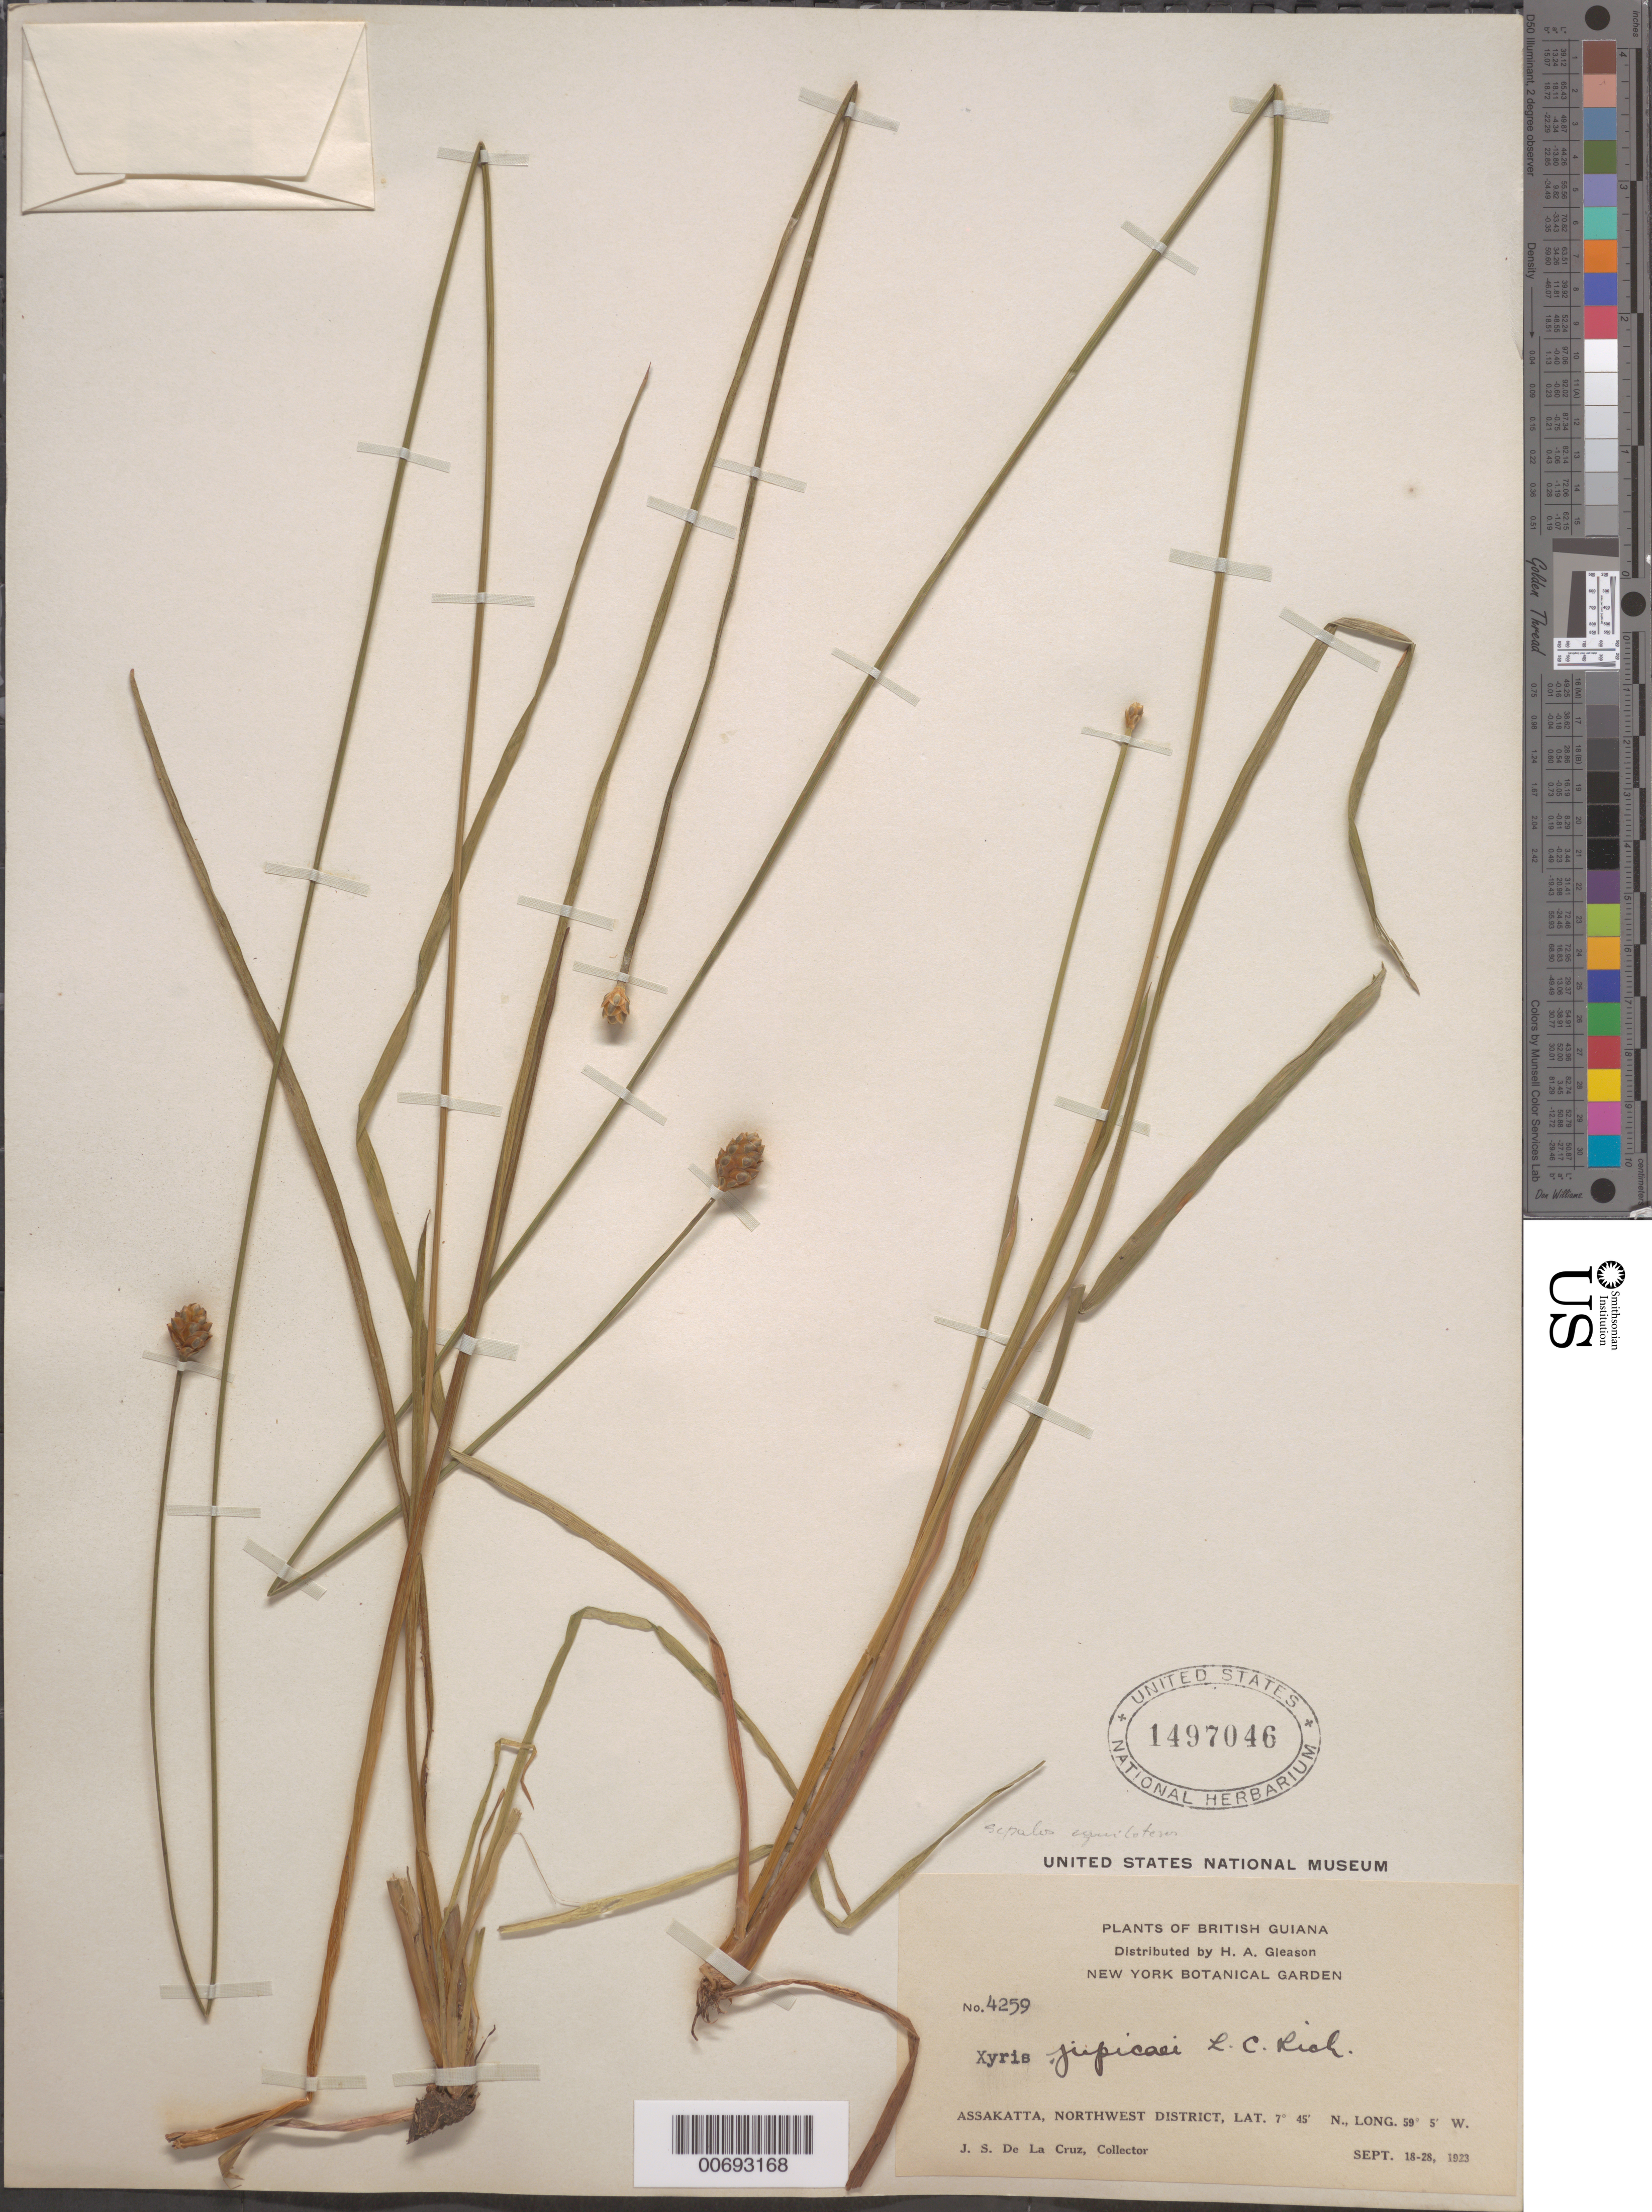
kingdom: Plantae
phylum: Tracheophyta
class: Liliopsida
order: Poales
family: Xyridaceae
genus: Xyris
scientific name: Xyris jupicai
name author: Rich.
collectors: J. S. de la Cruz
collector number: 4259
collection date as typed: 18-Sep-23 to 28-Sep-23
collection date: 1923-09-18/1923-09-28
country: Guyana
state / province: Barima-Waini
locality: Assakatta, NW District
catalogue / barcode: US 1497046